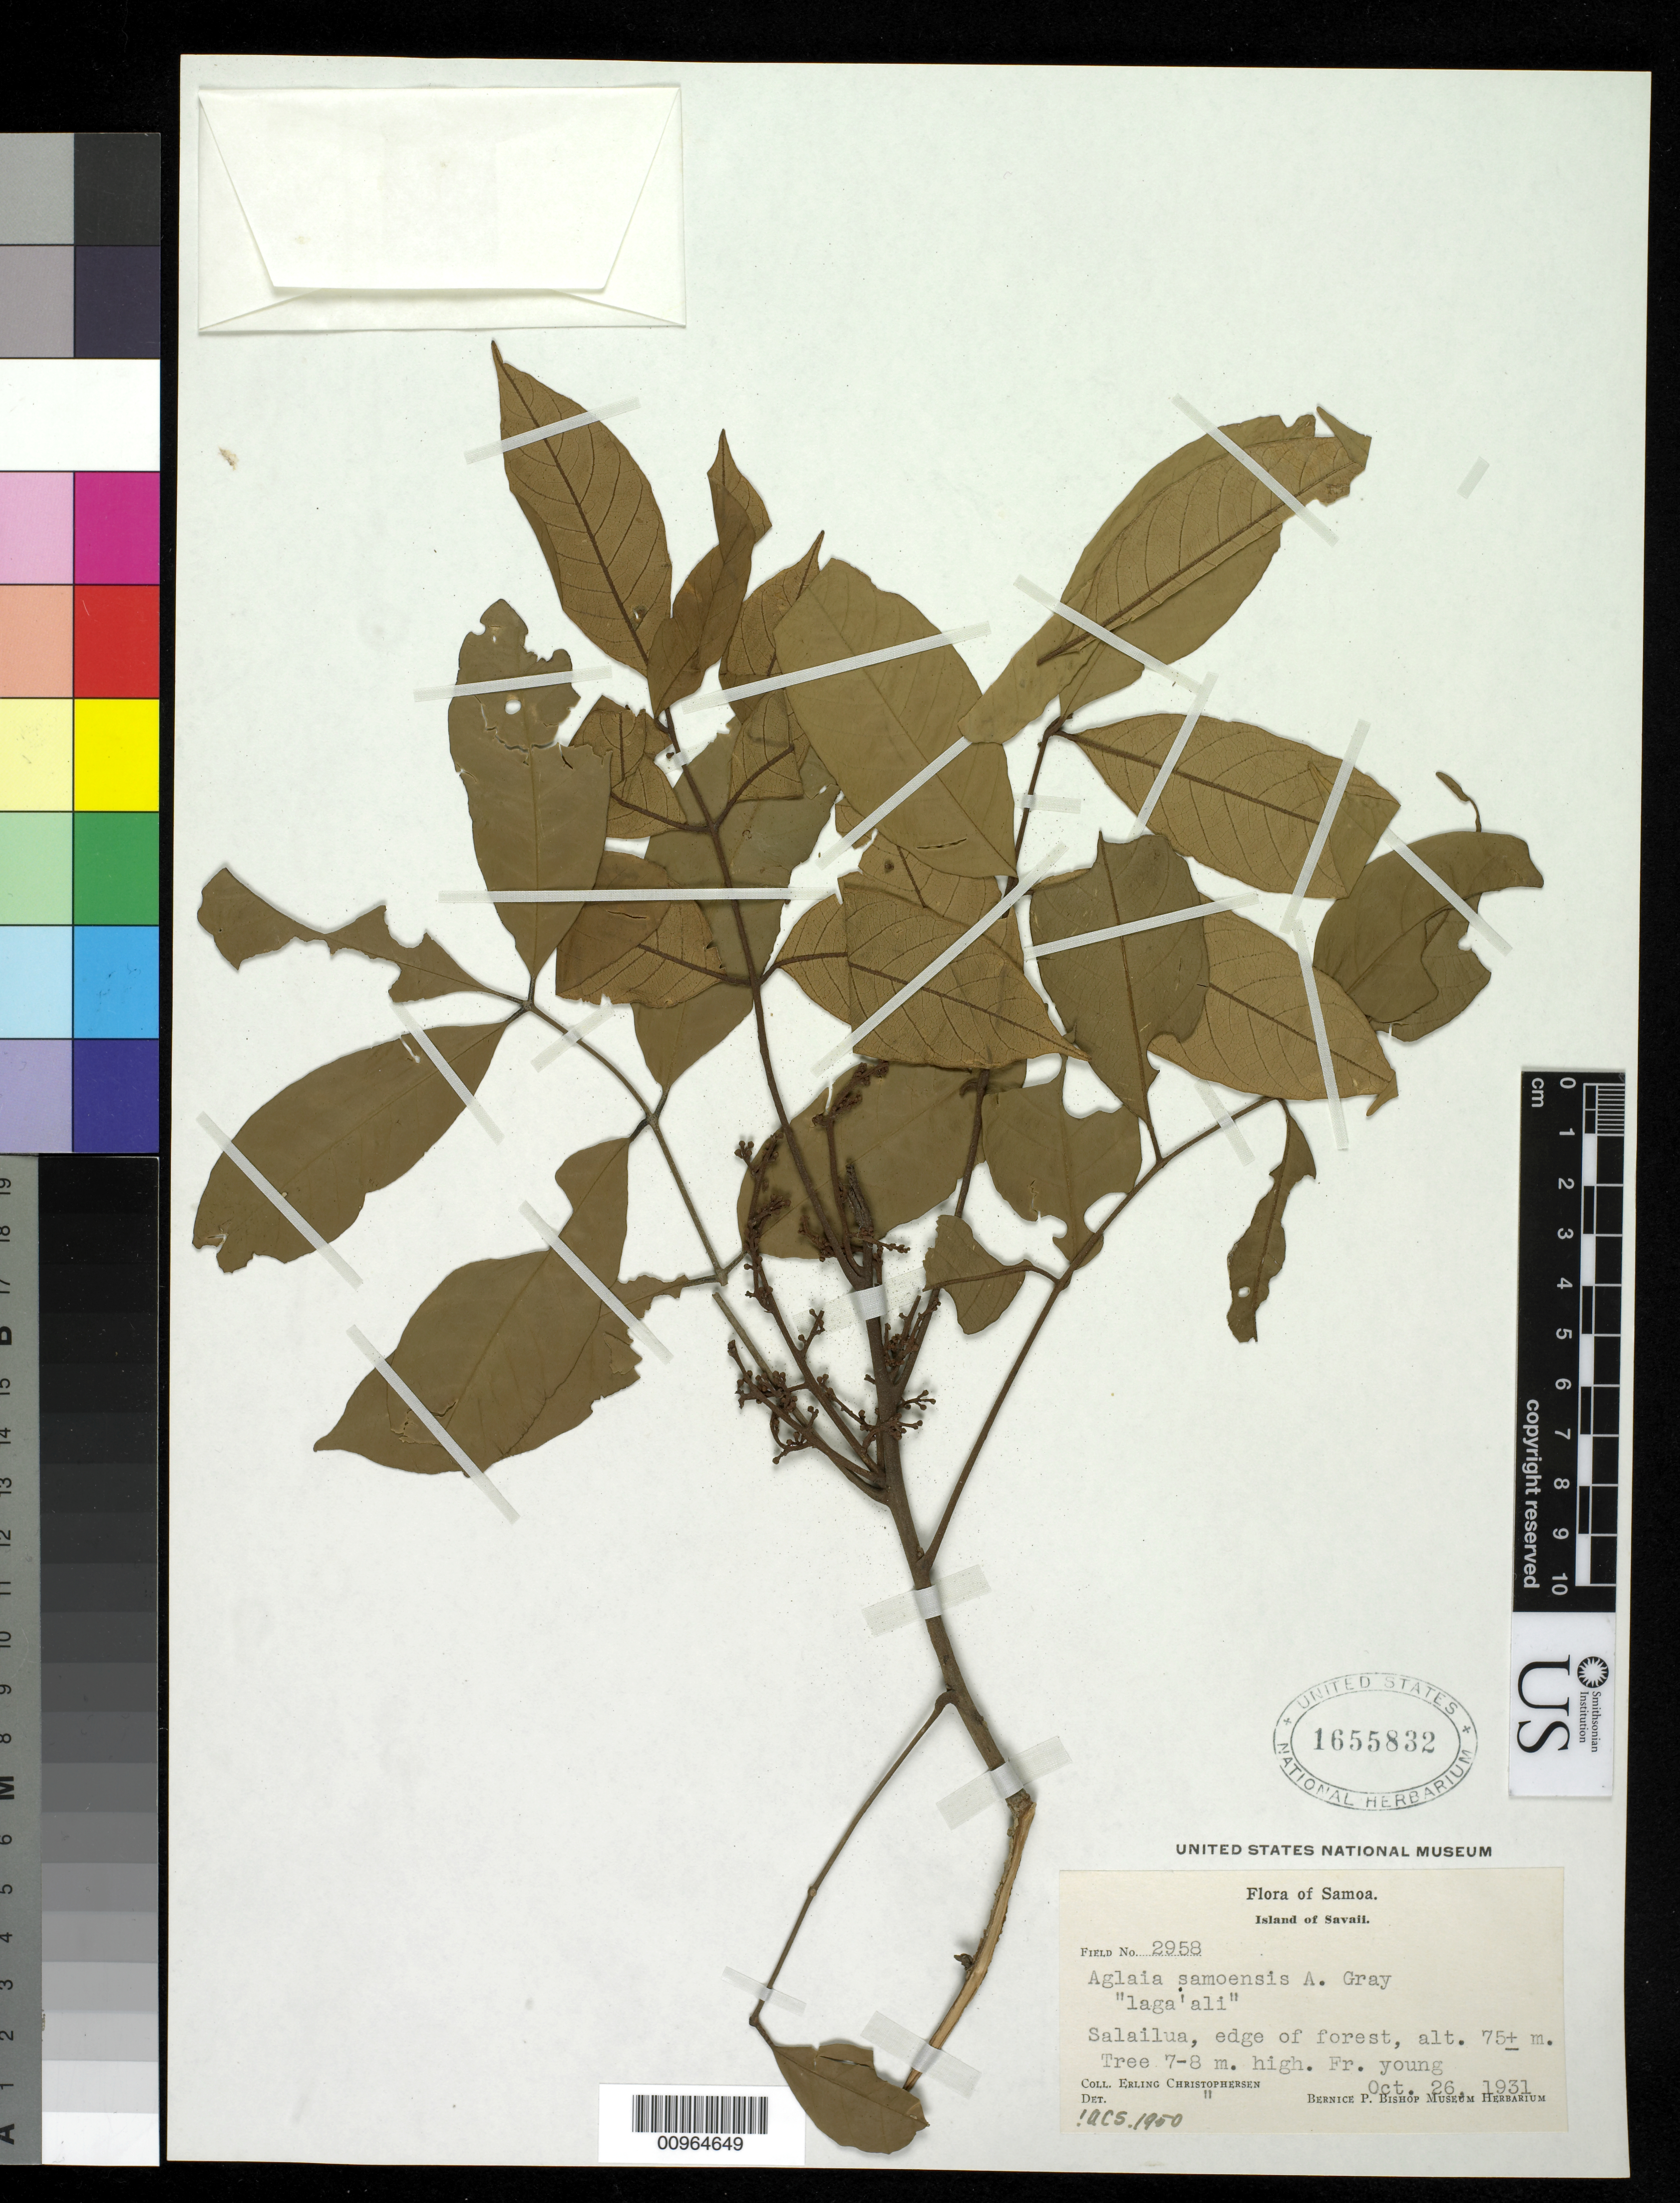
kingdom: Plantae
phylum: Tracheophyta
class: Magnoliopsida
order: Sapindales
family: Meliaceae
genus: Aglaia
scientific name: Aglaia samoensis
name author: A. Gray in Wilkes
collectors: E. Christophersen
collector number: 2958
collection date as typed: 26 Oct 1931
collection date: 1931-10-26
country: Samoa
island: Savai'i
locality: Salailua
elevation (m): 75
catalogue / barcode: US 1655832